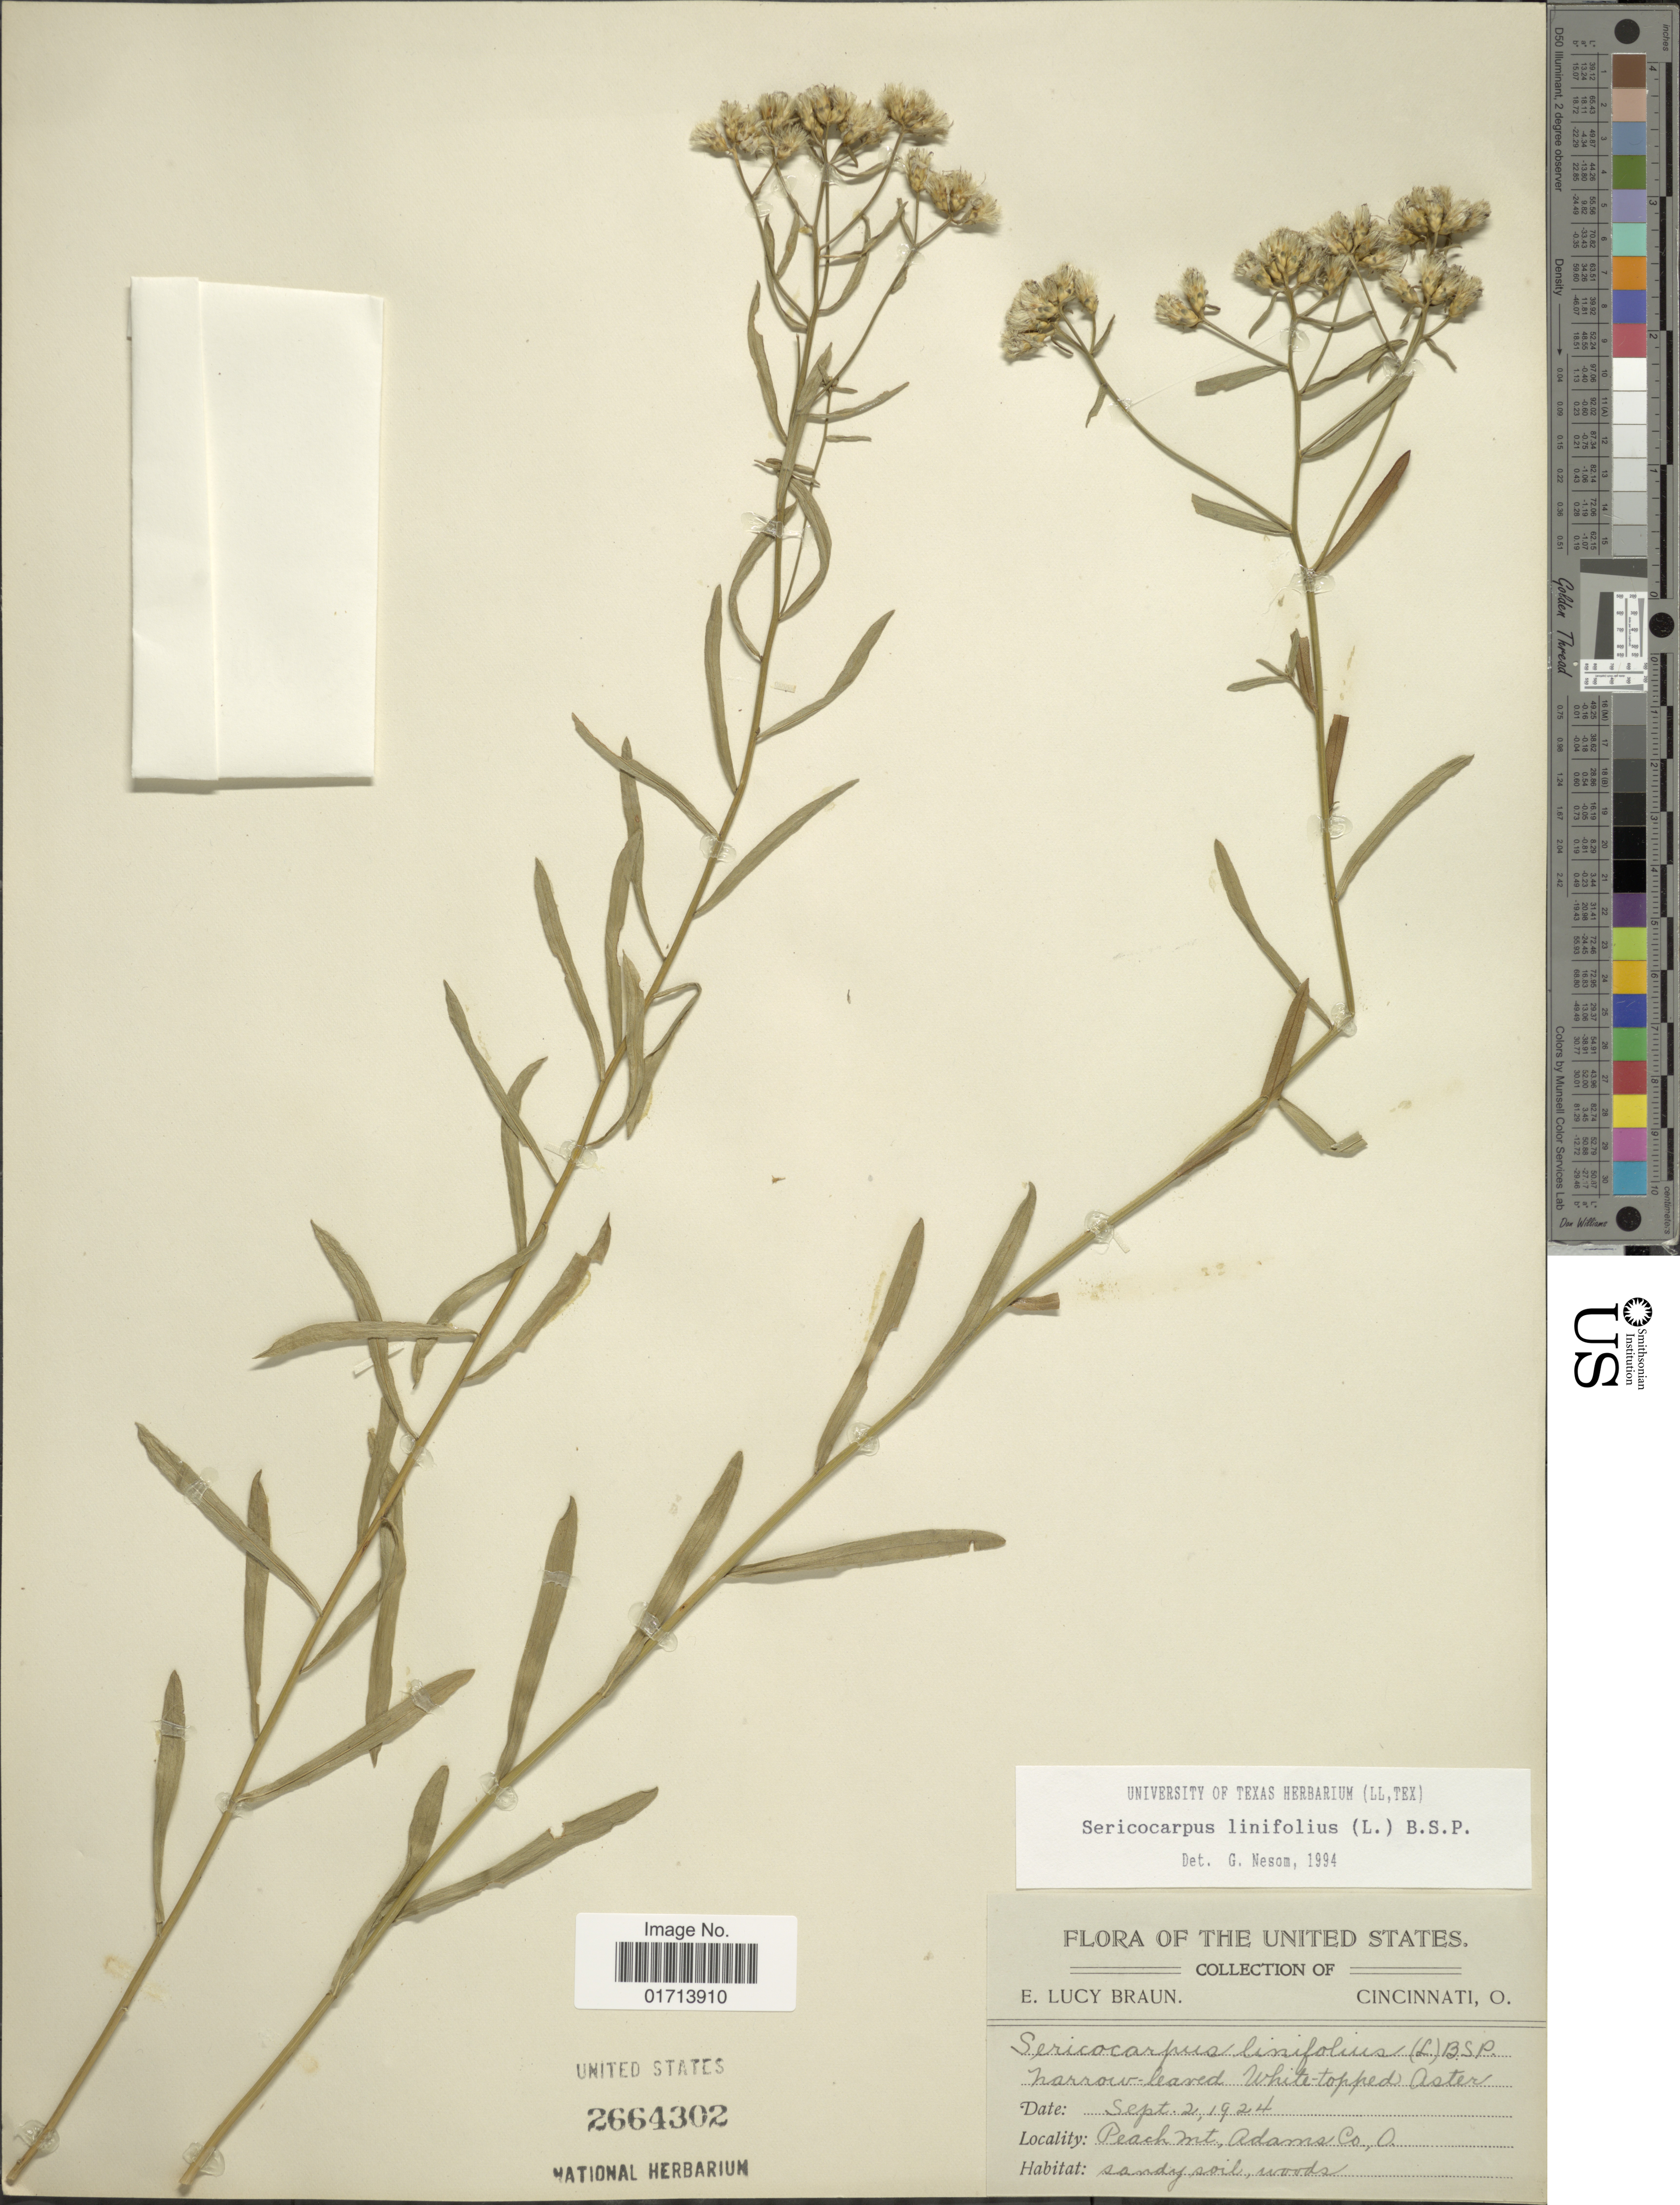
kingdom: Plantae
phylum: Tracheophyta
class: Magnoliopsida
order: Asterales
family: Asteraceae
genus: Sericocarpus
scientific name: Sericocarpus linifolius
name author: (L.) Britton, Stearns & Poggenb.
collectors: E. L. Braun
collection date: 1924-09-02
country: United States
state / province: Ohio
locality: Peach mt., Adams Co.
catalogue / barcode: US 2664302